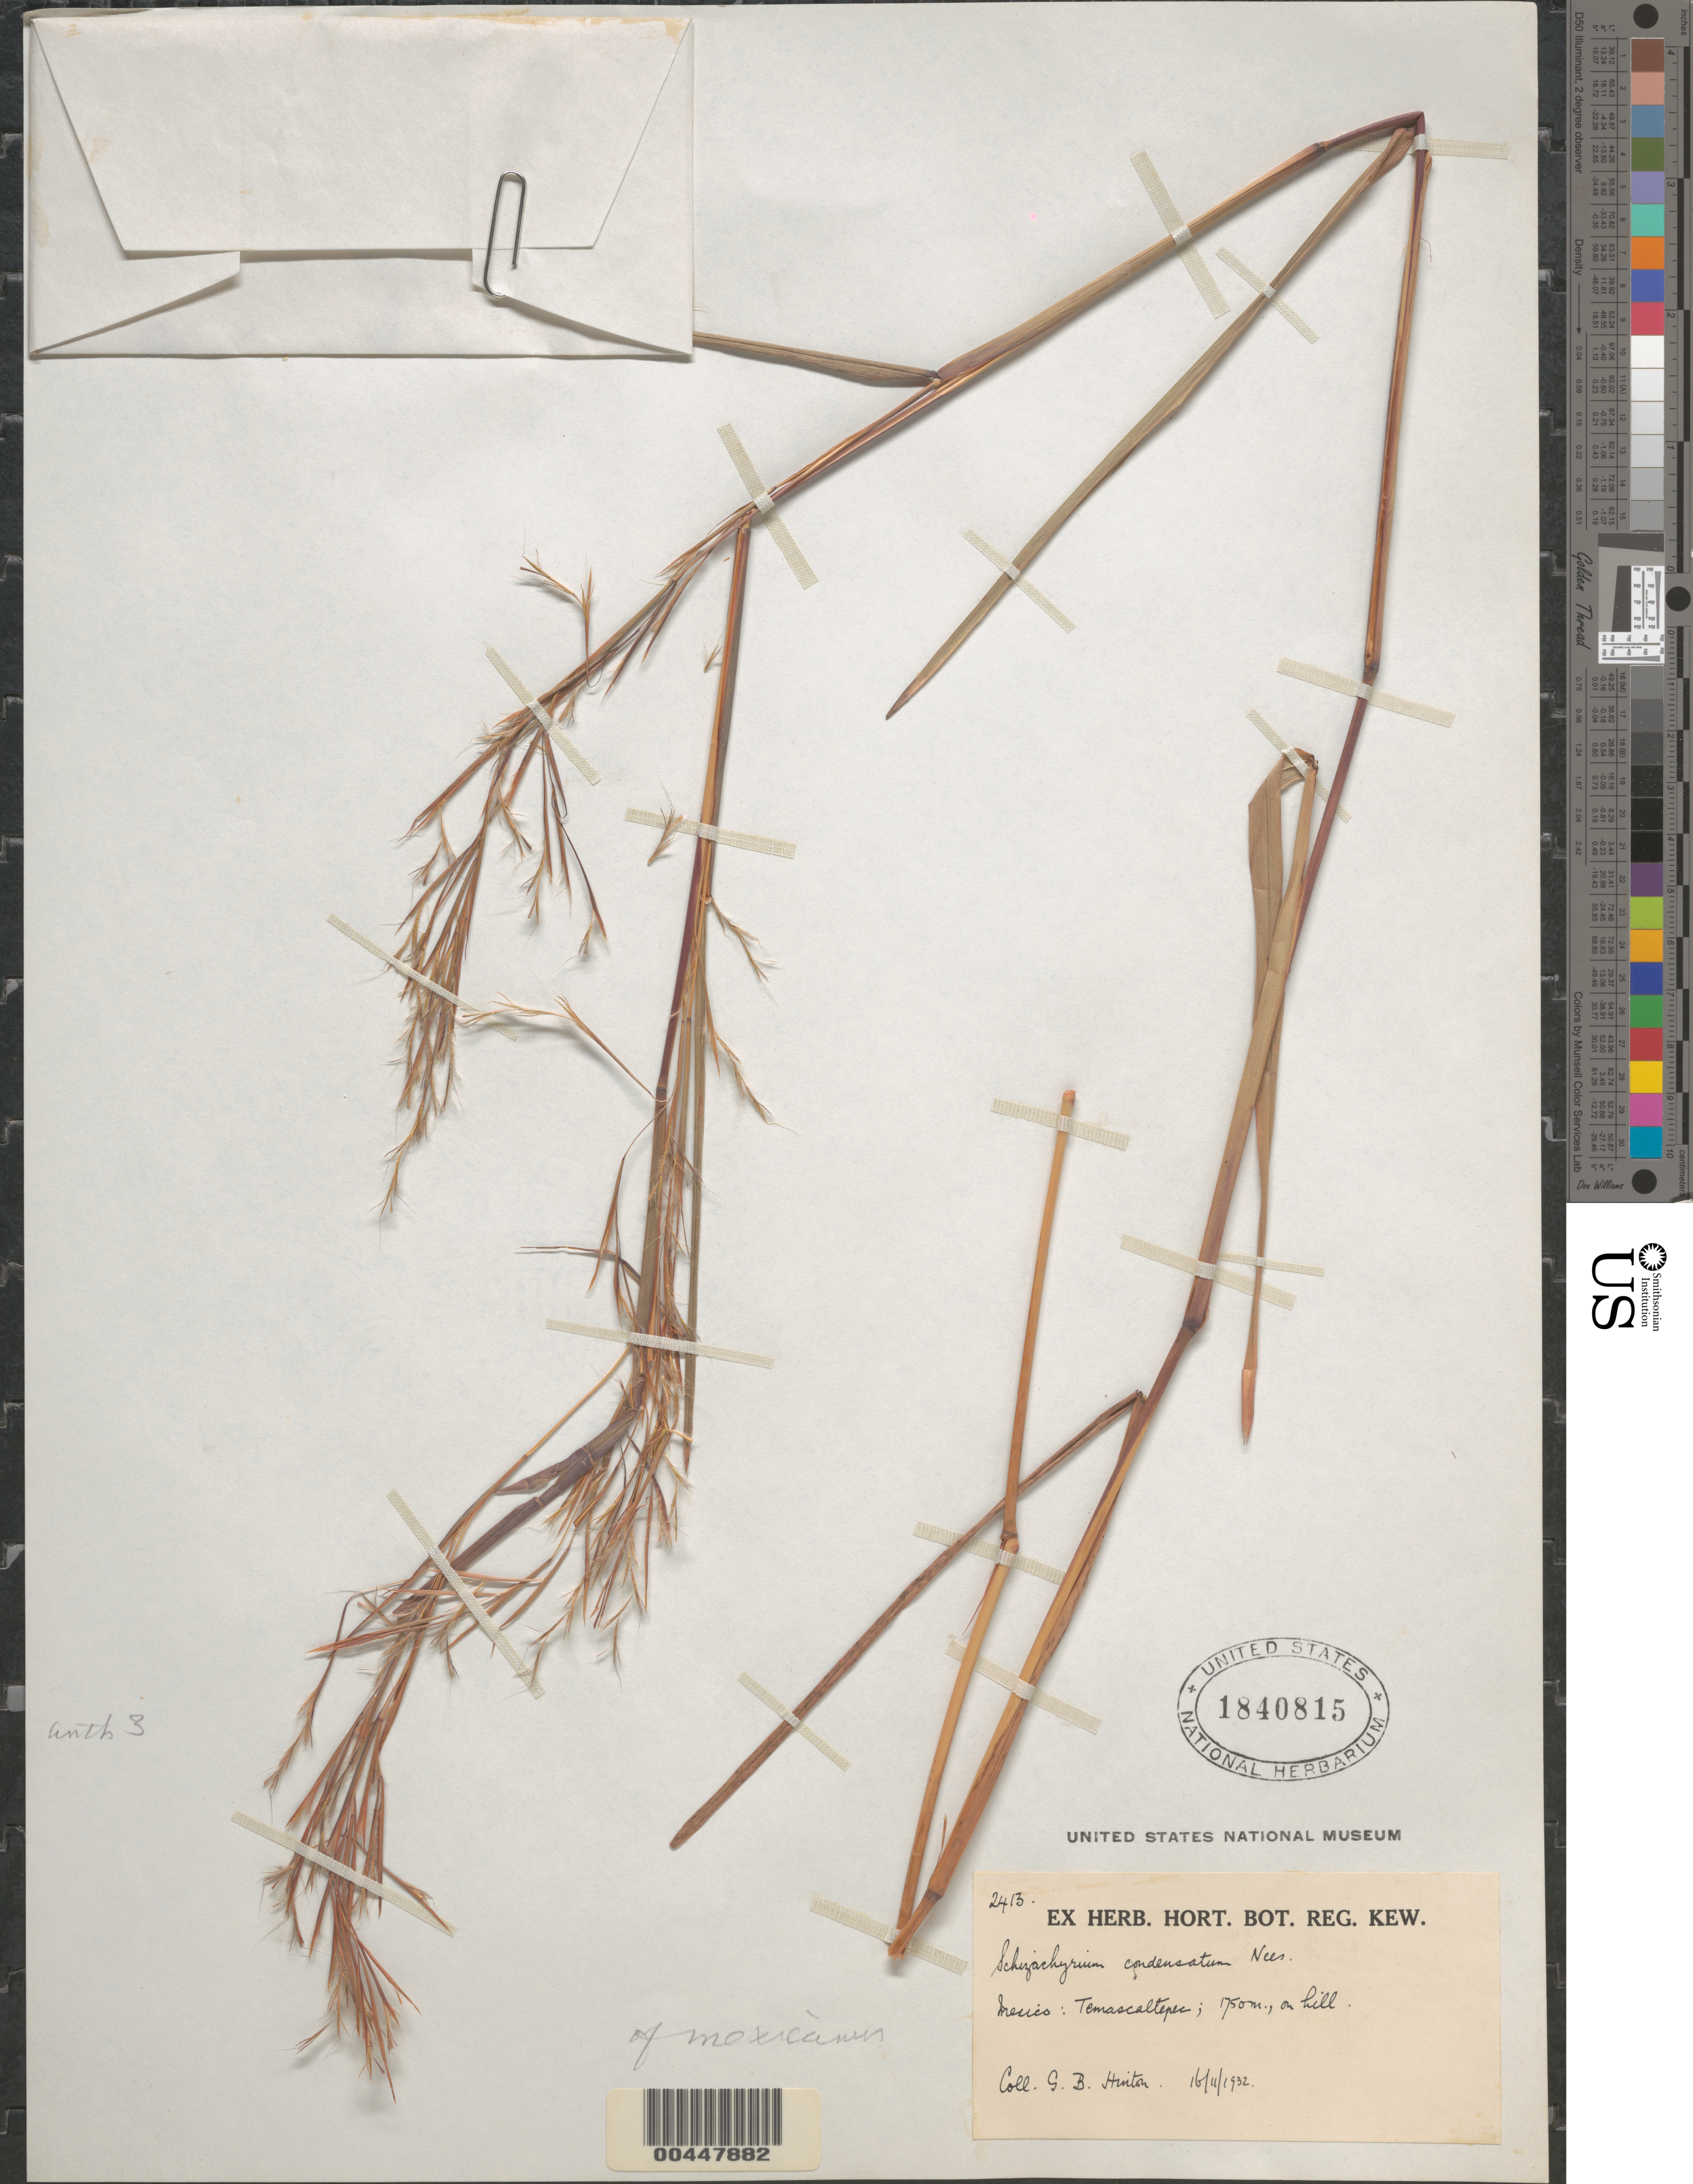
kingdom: Plantae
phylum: Tracheophyta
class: Liliopsida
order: Poales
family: Poaceae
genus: Andropogon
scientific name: Andropogon mexicanus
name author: Hitchc.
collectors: G. B. Hinton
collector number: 2413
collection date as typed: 16 Nov 1932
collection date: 1932-11-16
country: Mexico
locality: Temascaltepec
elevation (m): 1750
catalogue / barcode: US 1840815